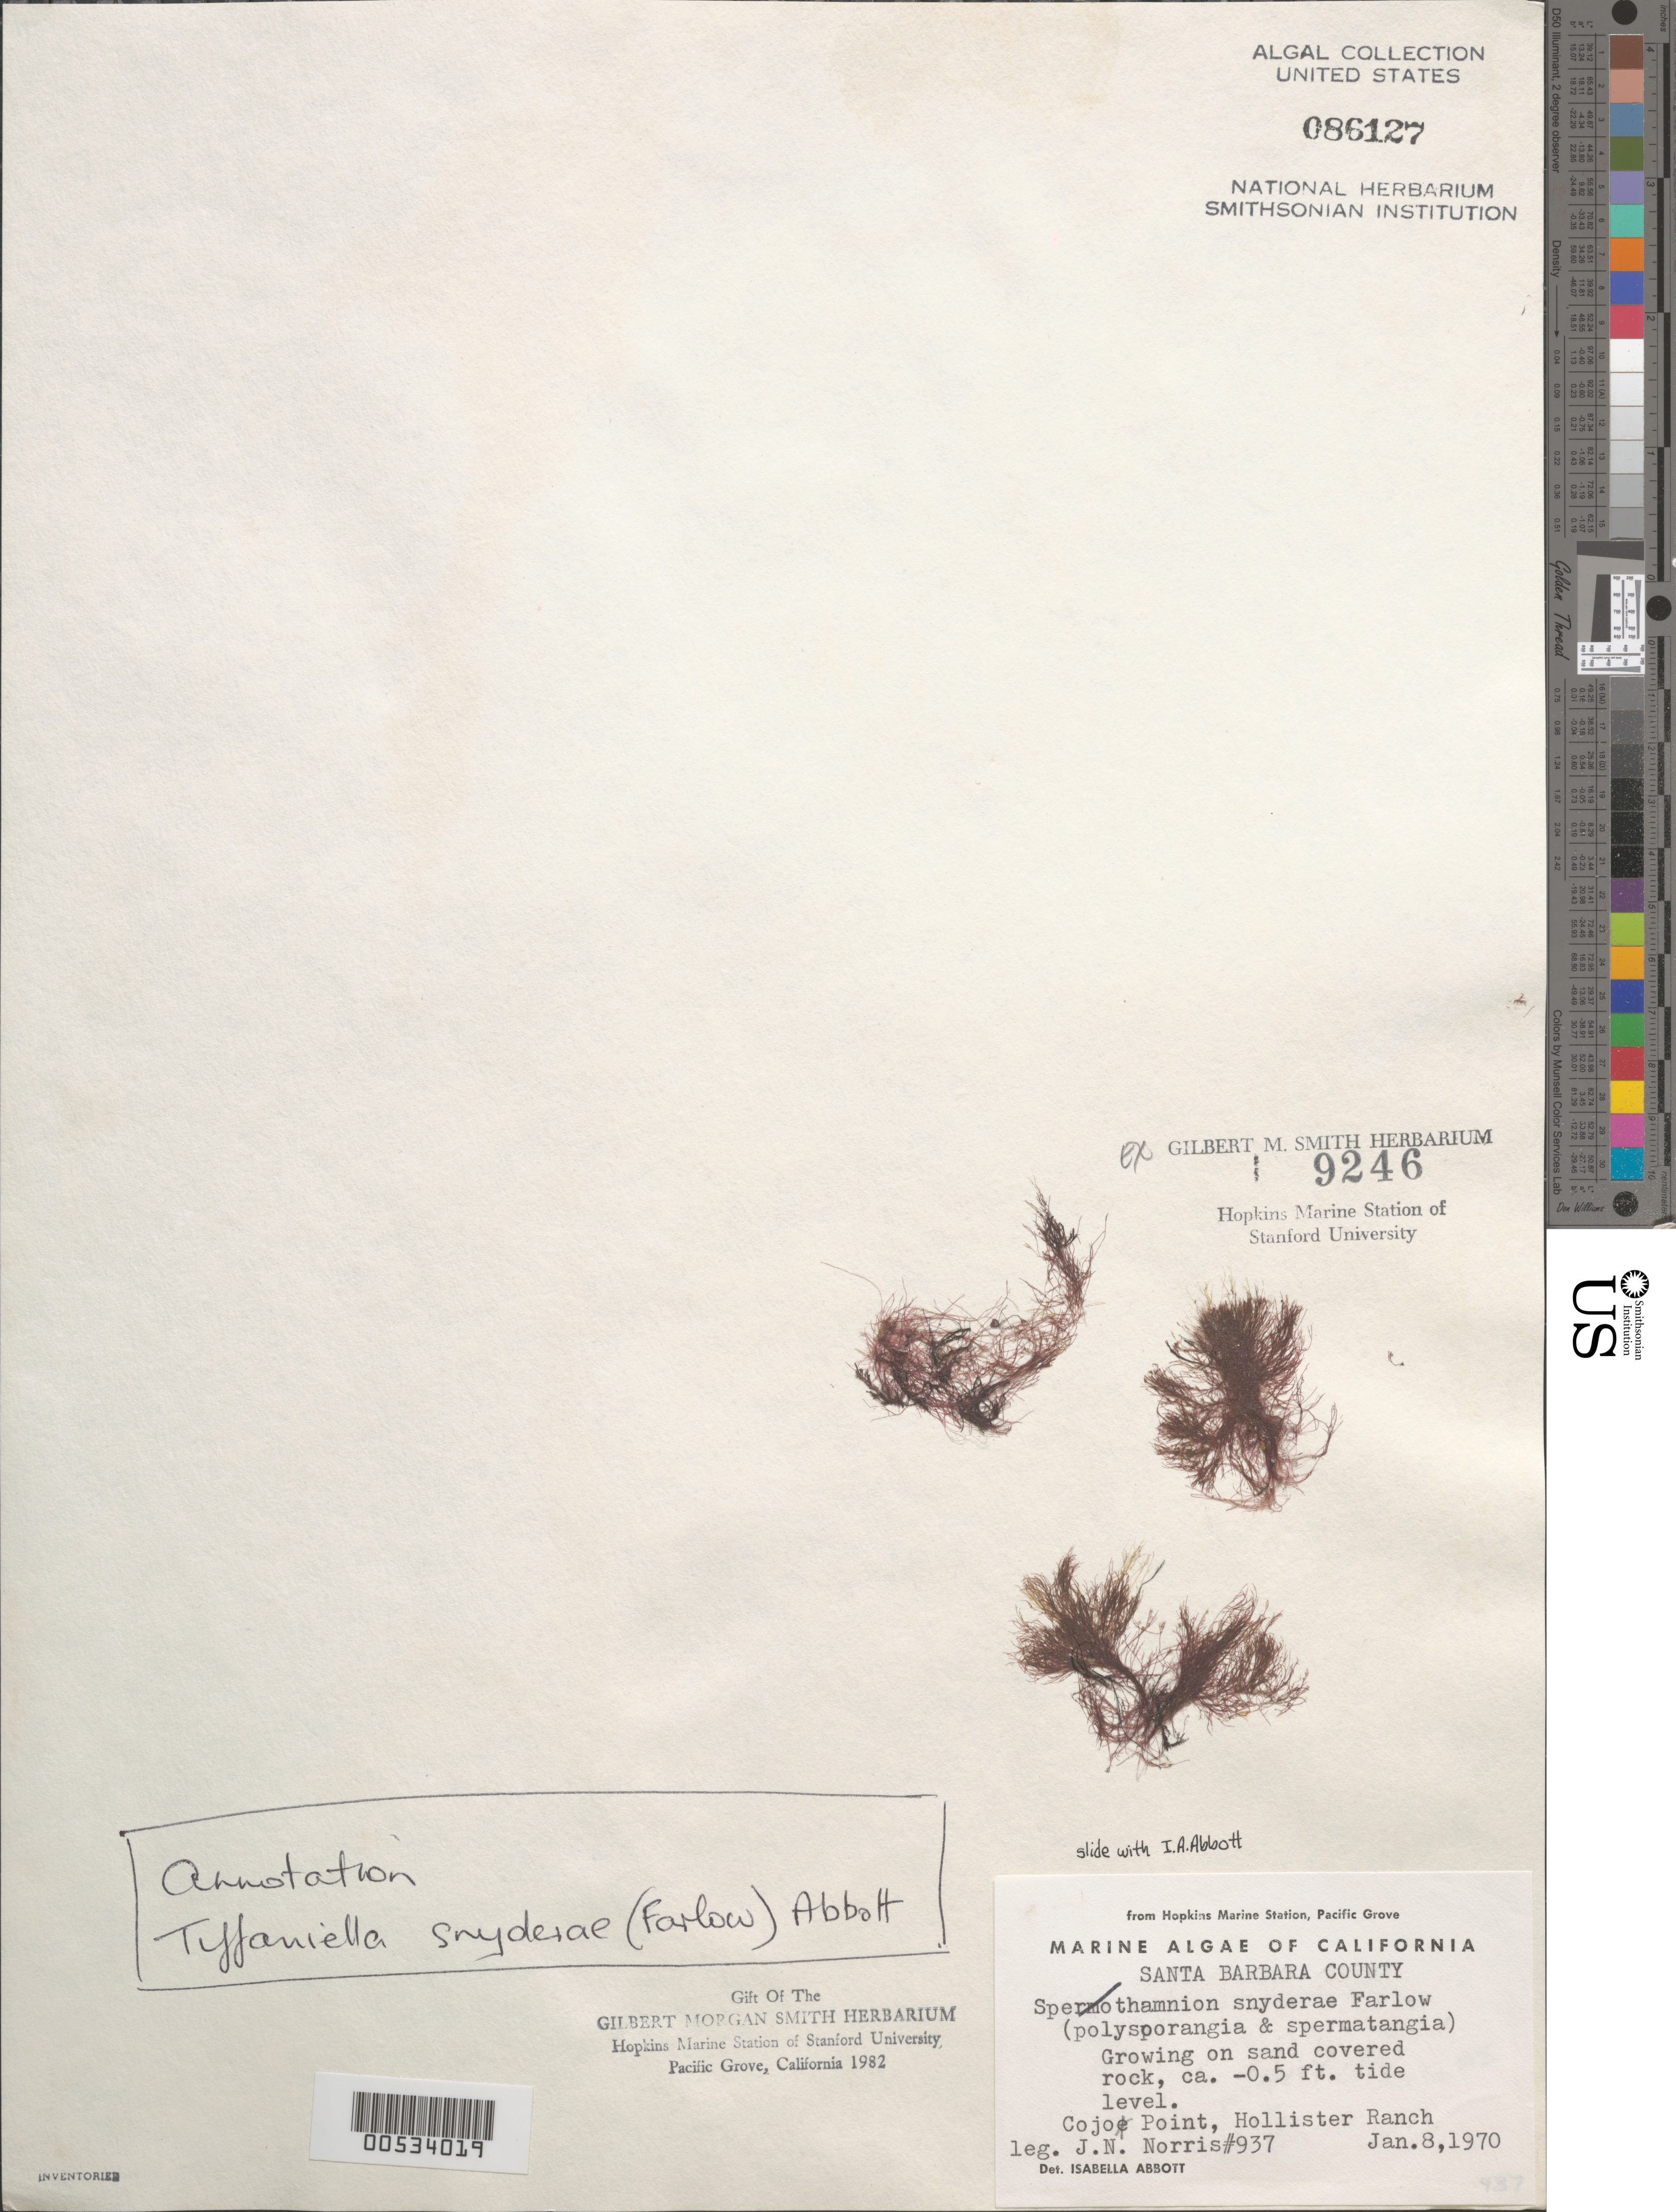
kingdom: Plantae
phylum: Rhodophyta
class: Florideophyceae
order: Ceramiales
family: Wrangeliaceae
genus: Tiffaniella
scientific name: Tiffaniella snyderae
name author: (Farl.) I.A. Abbott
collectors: J. N. Norris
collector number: JN-937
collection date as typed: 08 Jan 1970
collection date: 1970-01-08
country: United States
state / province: California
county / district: Santa Barbara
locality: Cojo Point, Hollister Ranch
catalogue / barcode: US 86127